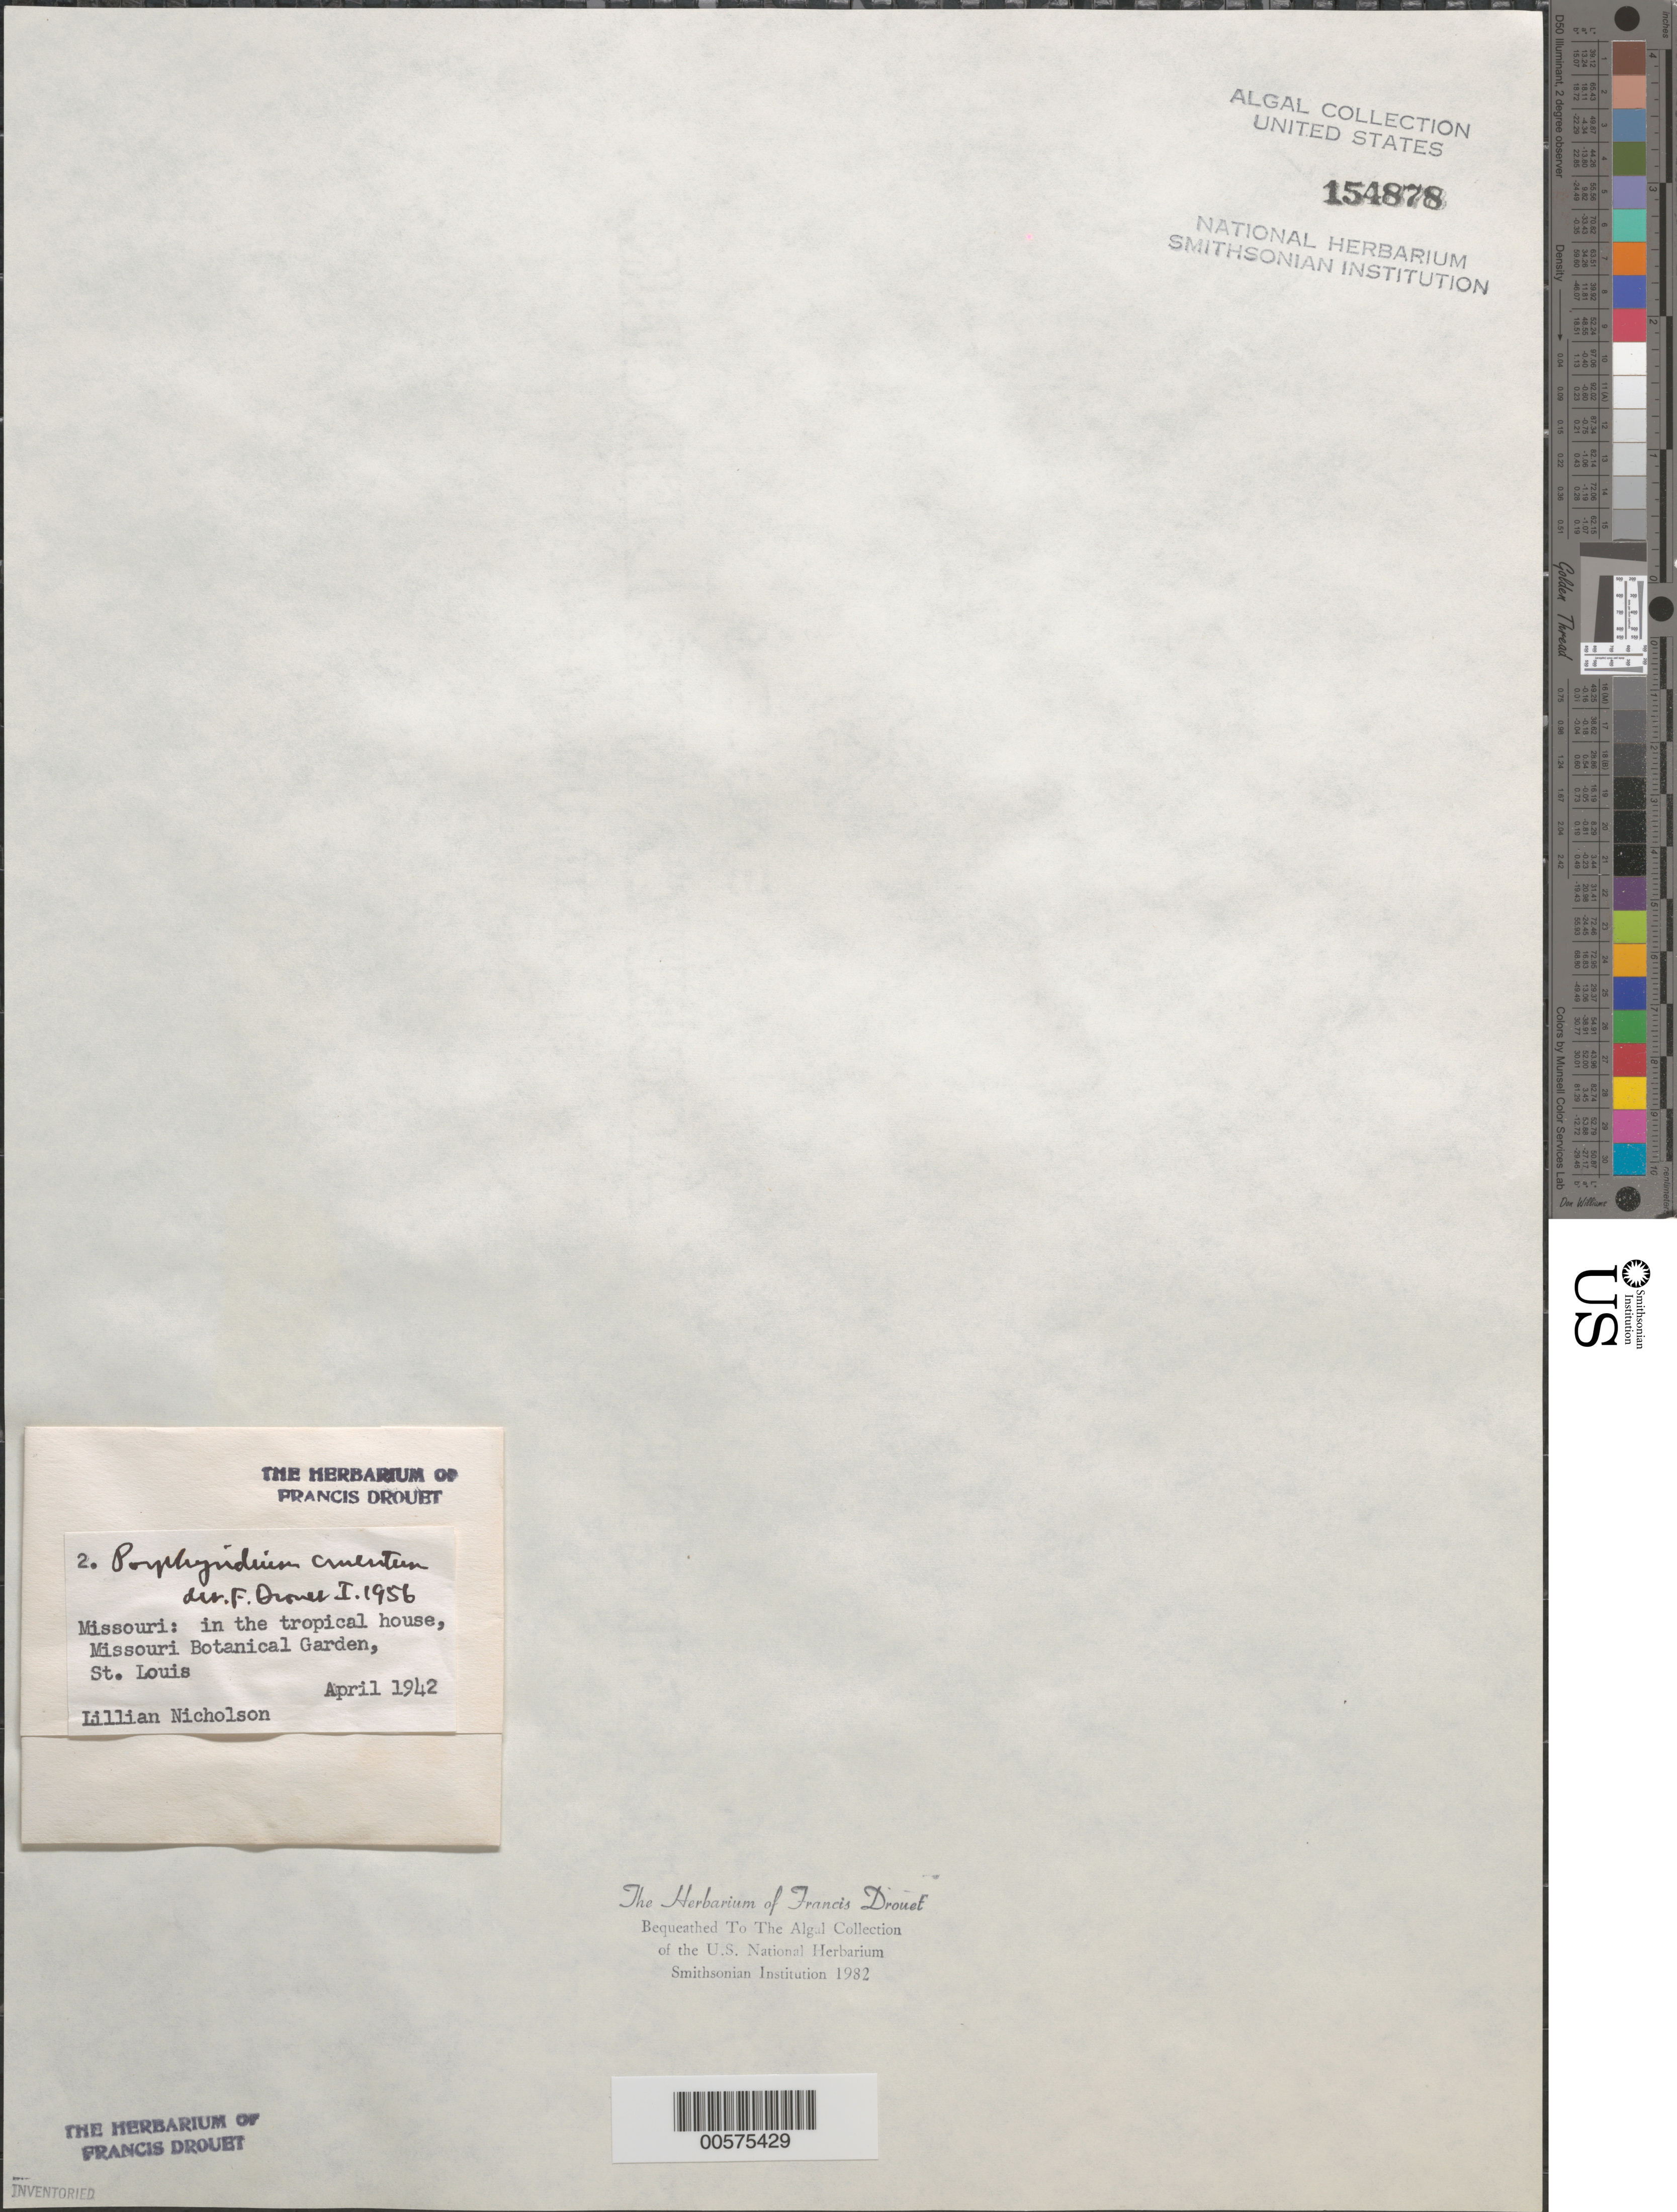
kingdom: Plantae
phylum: Rhodophyta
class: Porphyridiophyceae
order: Porphyridiales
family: Porphyridiaceae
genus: Porphyridium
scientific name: Porphyridium purpureum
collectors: L. Nicholson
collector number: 2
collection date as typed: Apr 1942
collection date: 1942-04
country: United States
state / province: Missouri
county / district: Saint Louis [city]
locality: St. Louis, Missouri Botanical Garden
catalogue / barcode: US 154878